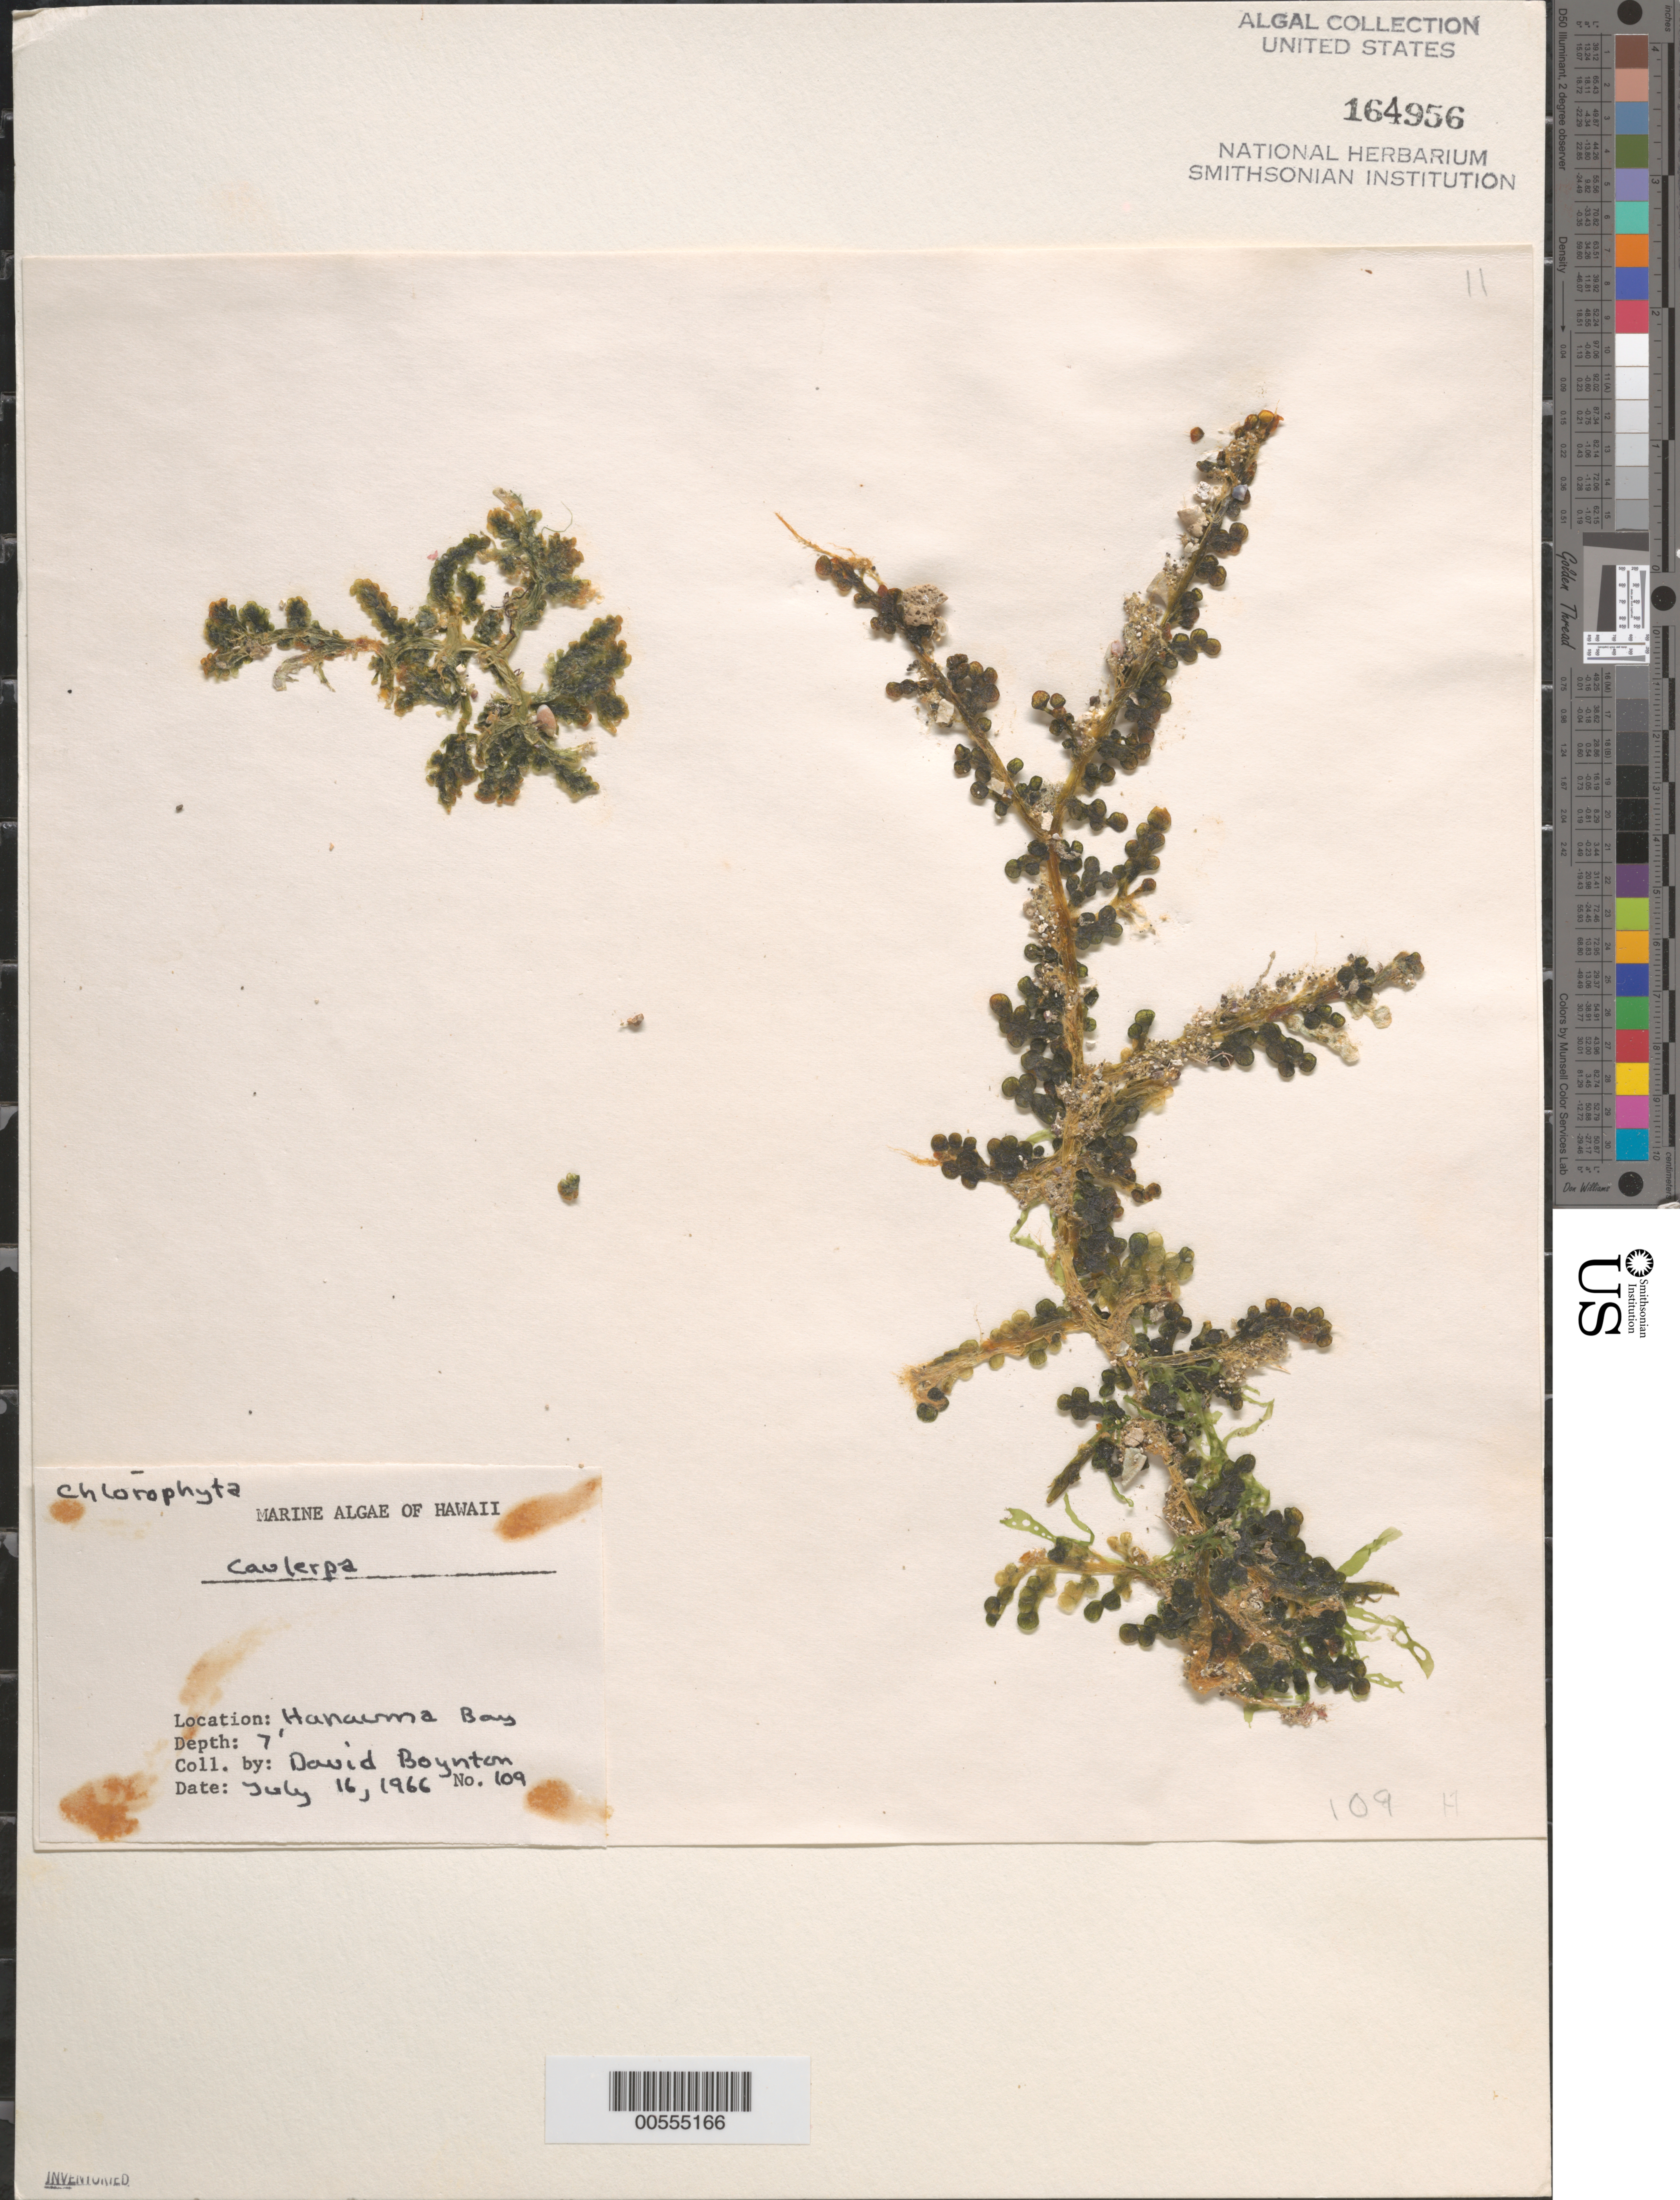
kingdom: Plantae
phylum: Chlorophyta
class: Ulvophyceae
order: Bryopsidales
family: Caulerpaceae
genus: Caulerpa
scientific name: Caulerpa sp.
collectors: D. Boynton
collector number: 109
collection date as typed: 16 Jul 1966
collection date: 1966-07-16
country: United States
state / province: Hawaii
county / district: Honolulu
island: Oahu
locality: Hanauma Bay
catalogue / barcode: US 164956